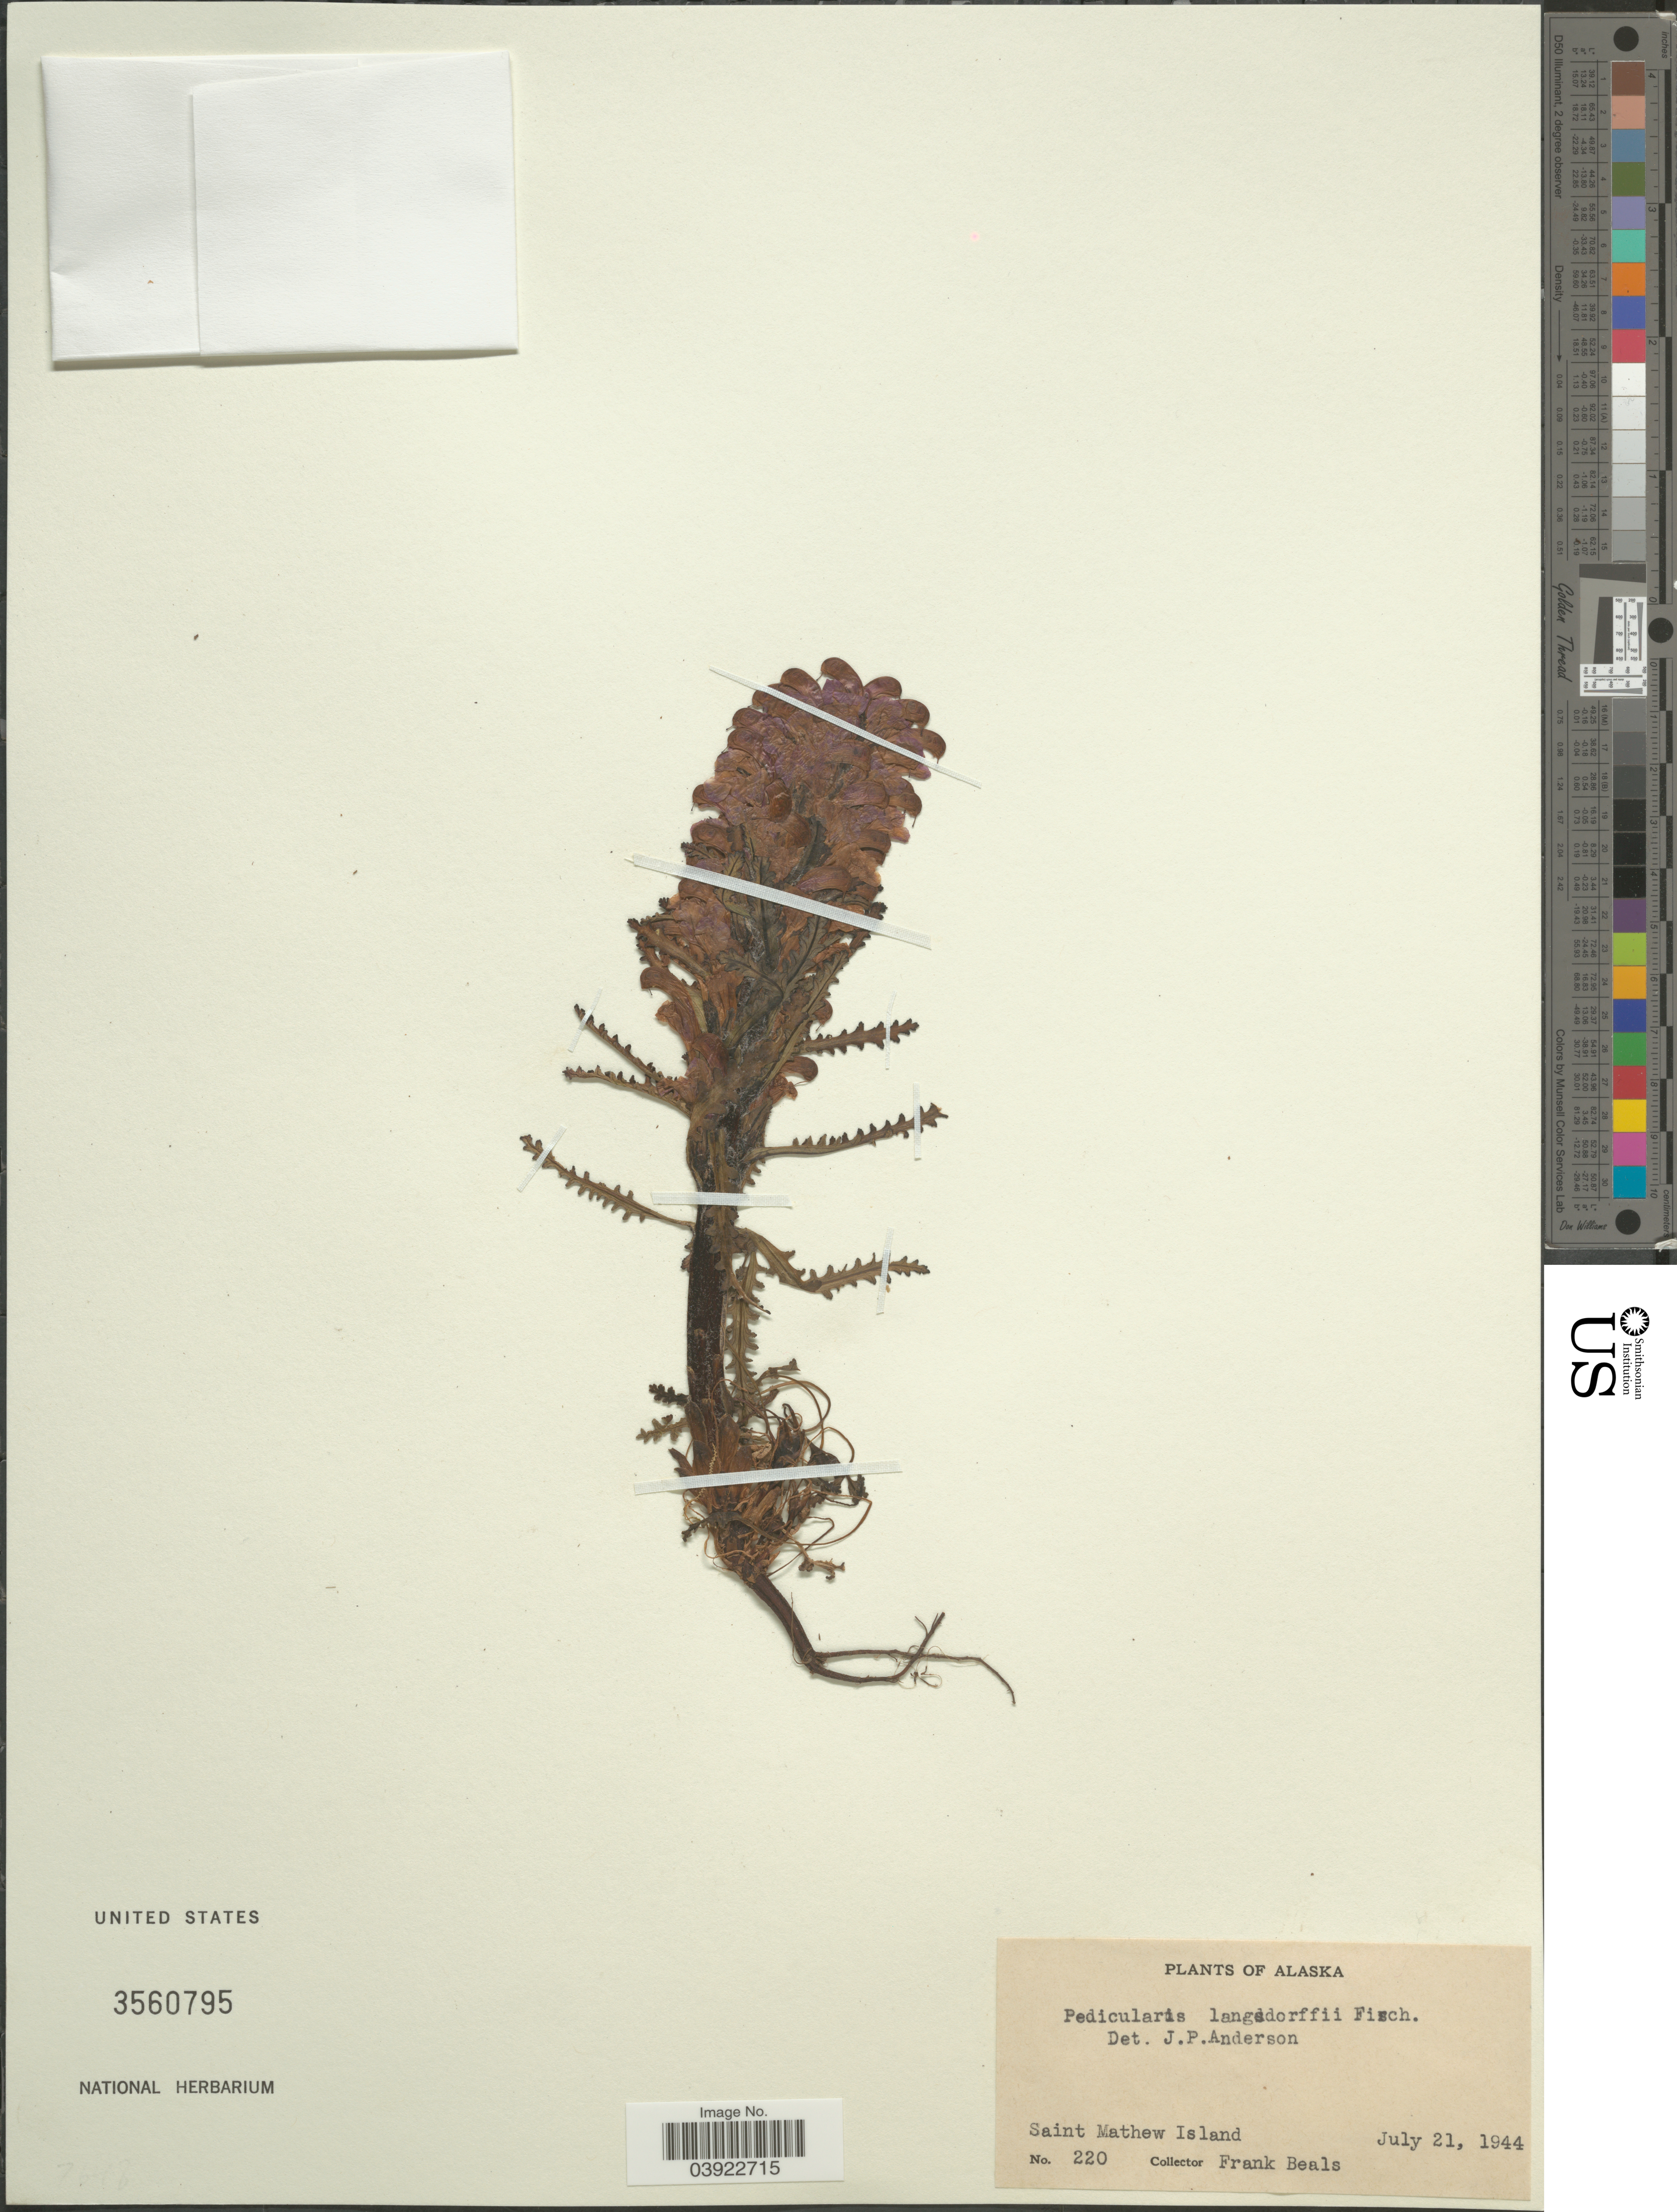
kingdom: Plantae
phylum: Tracheophyta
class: Magnoliopsida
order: Lamiales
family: Orobanchaceae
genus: Pedicularis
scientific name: Pedicularis langsdorffii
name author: Fisch. ex Steven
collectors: F. Beals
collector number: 220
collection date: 1944-07-21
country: United States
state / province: Alaska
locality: Saint Mathew Island.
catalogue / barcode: US 3560795